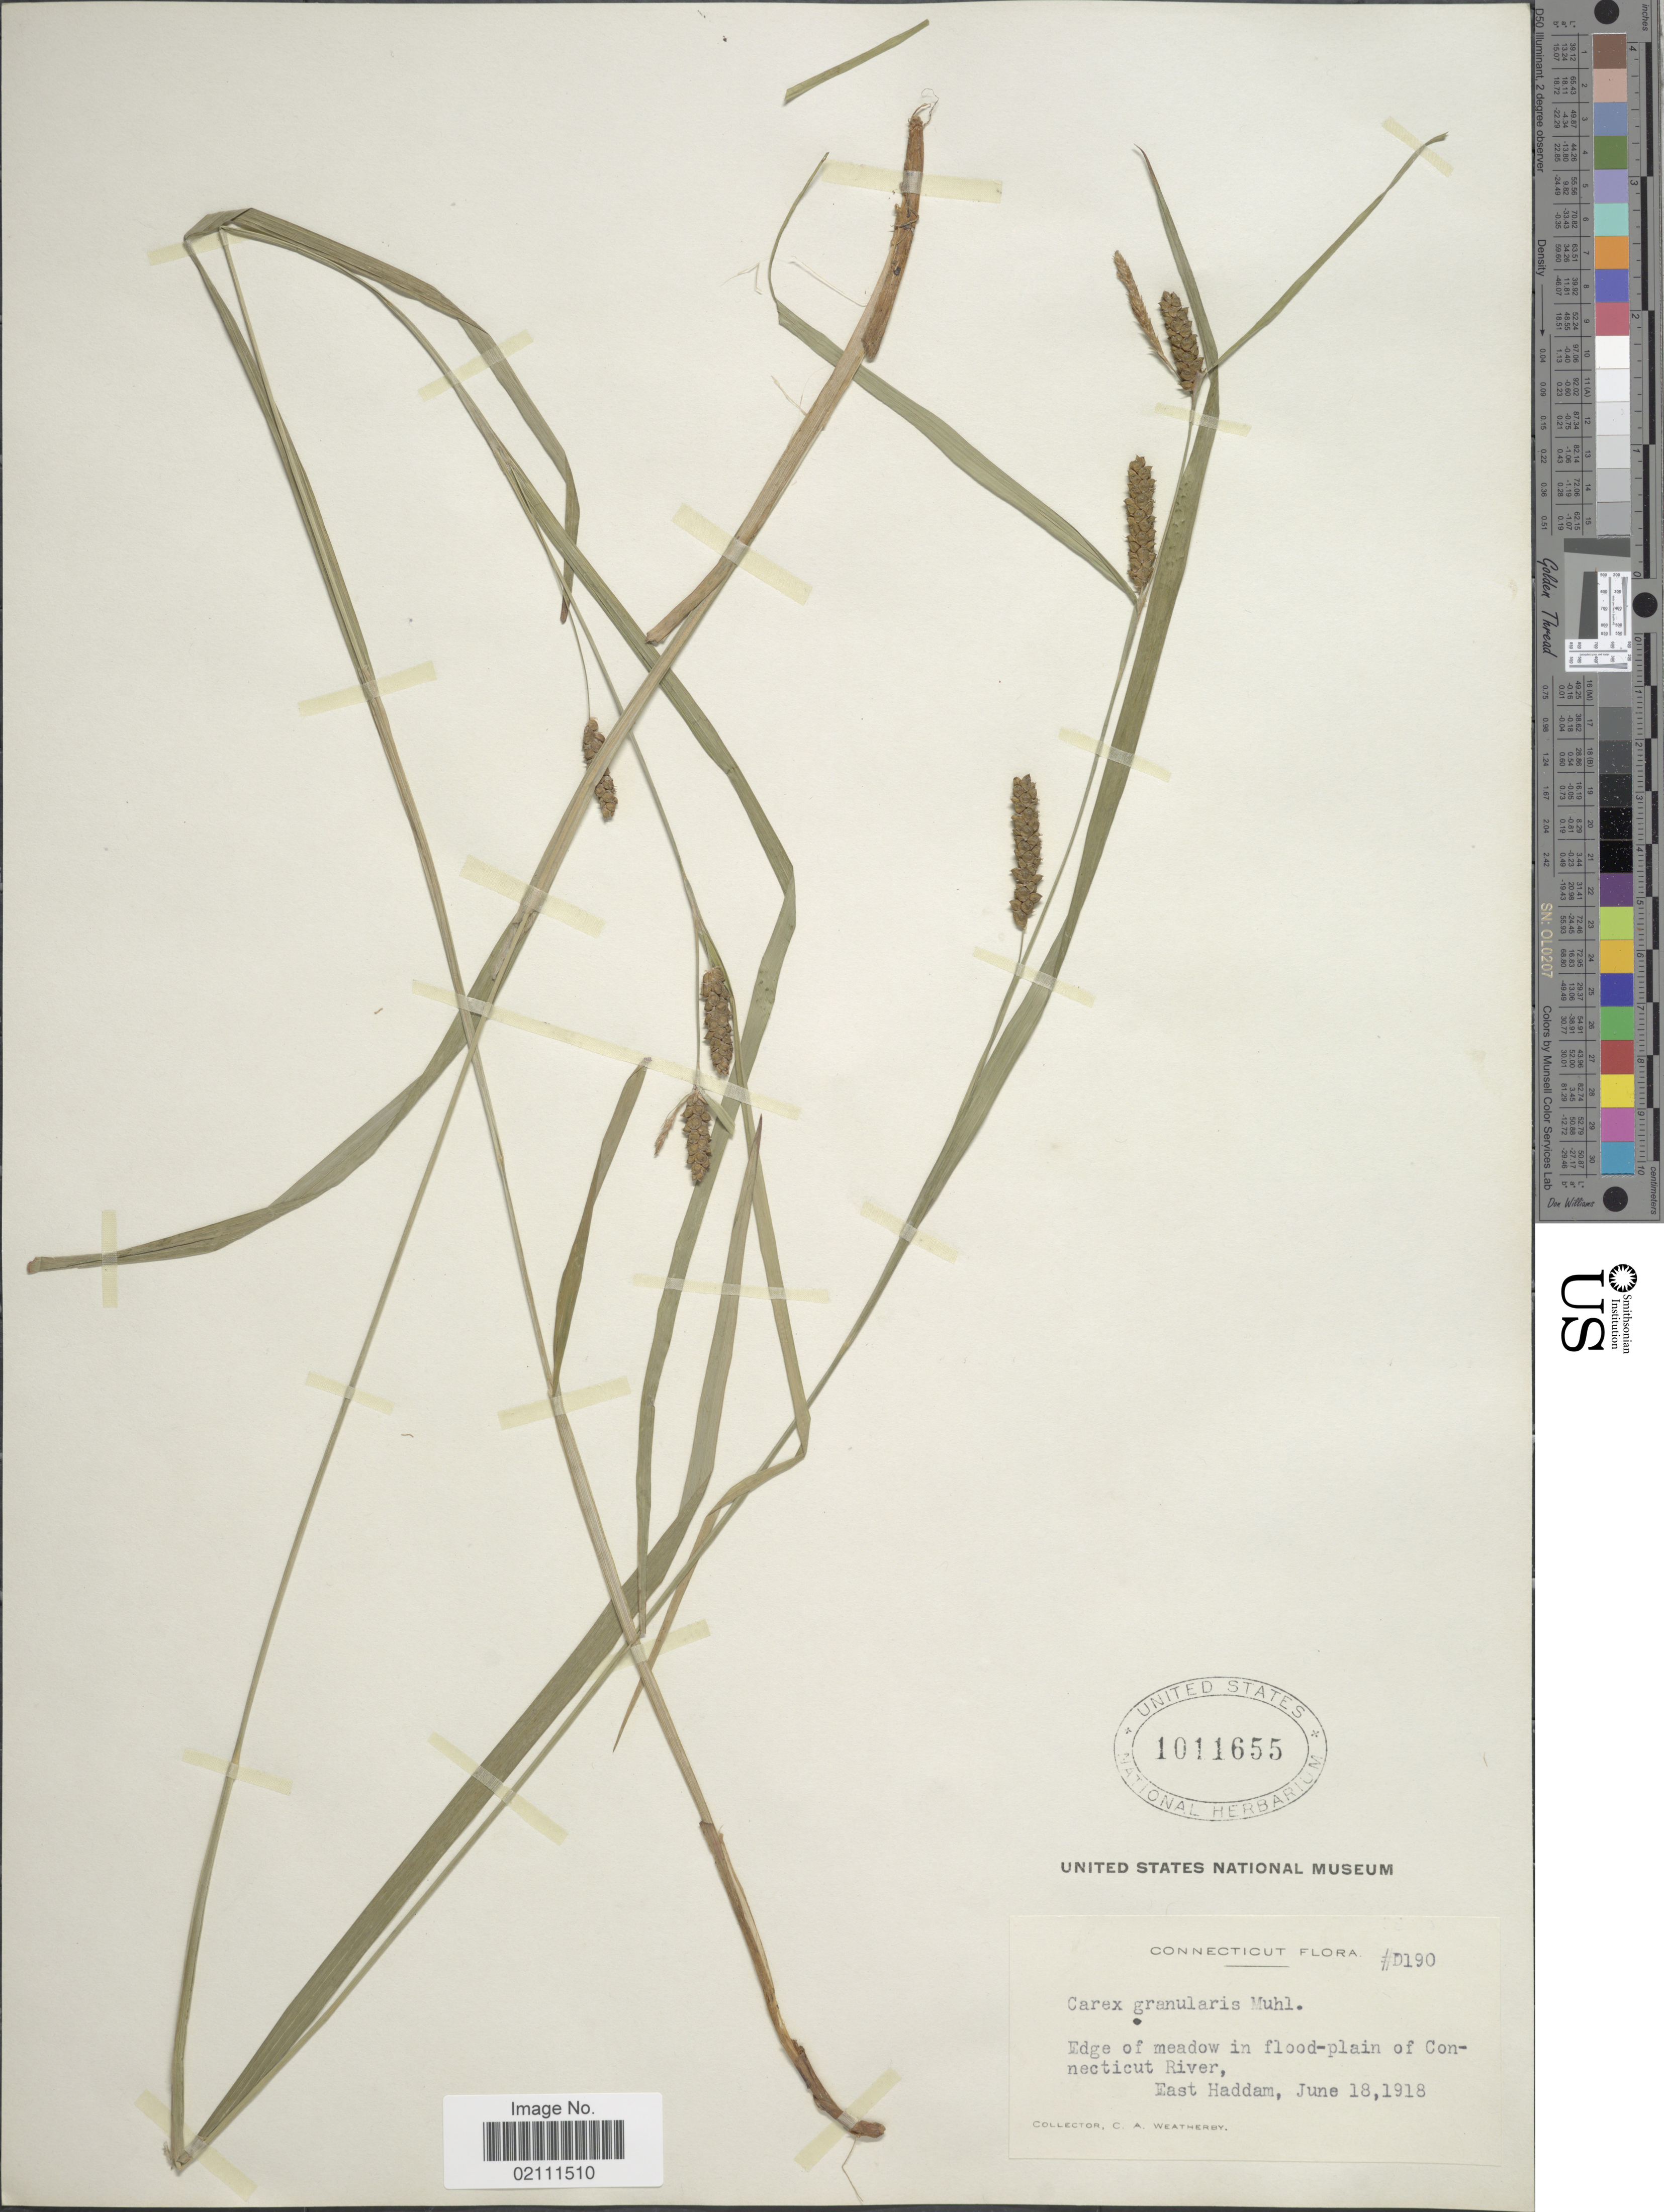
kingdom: Plantae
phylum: Tracheophyta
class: Liliopsida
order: Poales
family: Cyperaceae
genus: Carex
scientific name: Carex granularis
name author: Muhl. ex Willd.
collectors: C. A. Weatherby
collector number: D190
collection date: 1918-06-18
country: United States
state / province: Connecticut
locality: Edge of meadow in flood-plain of Connecticut River, East Haddam.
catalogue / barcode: US 1011655